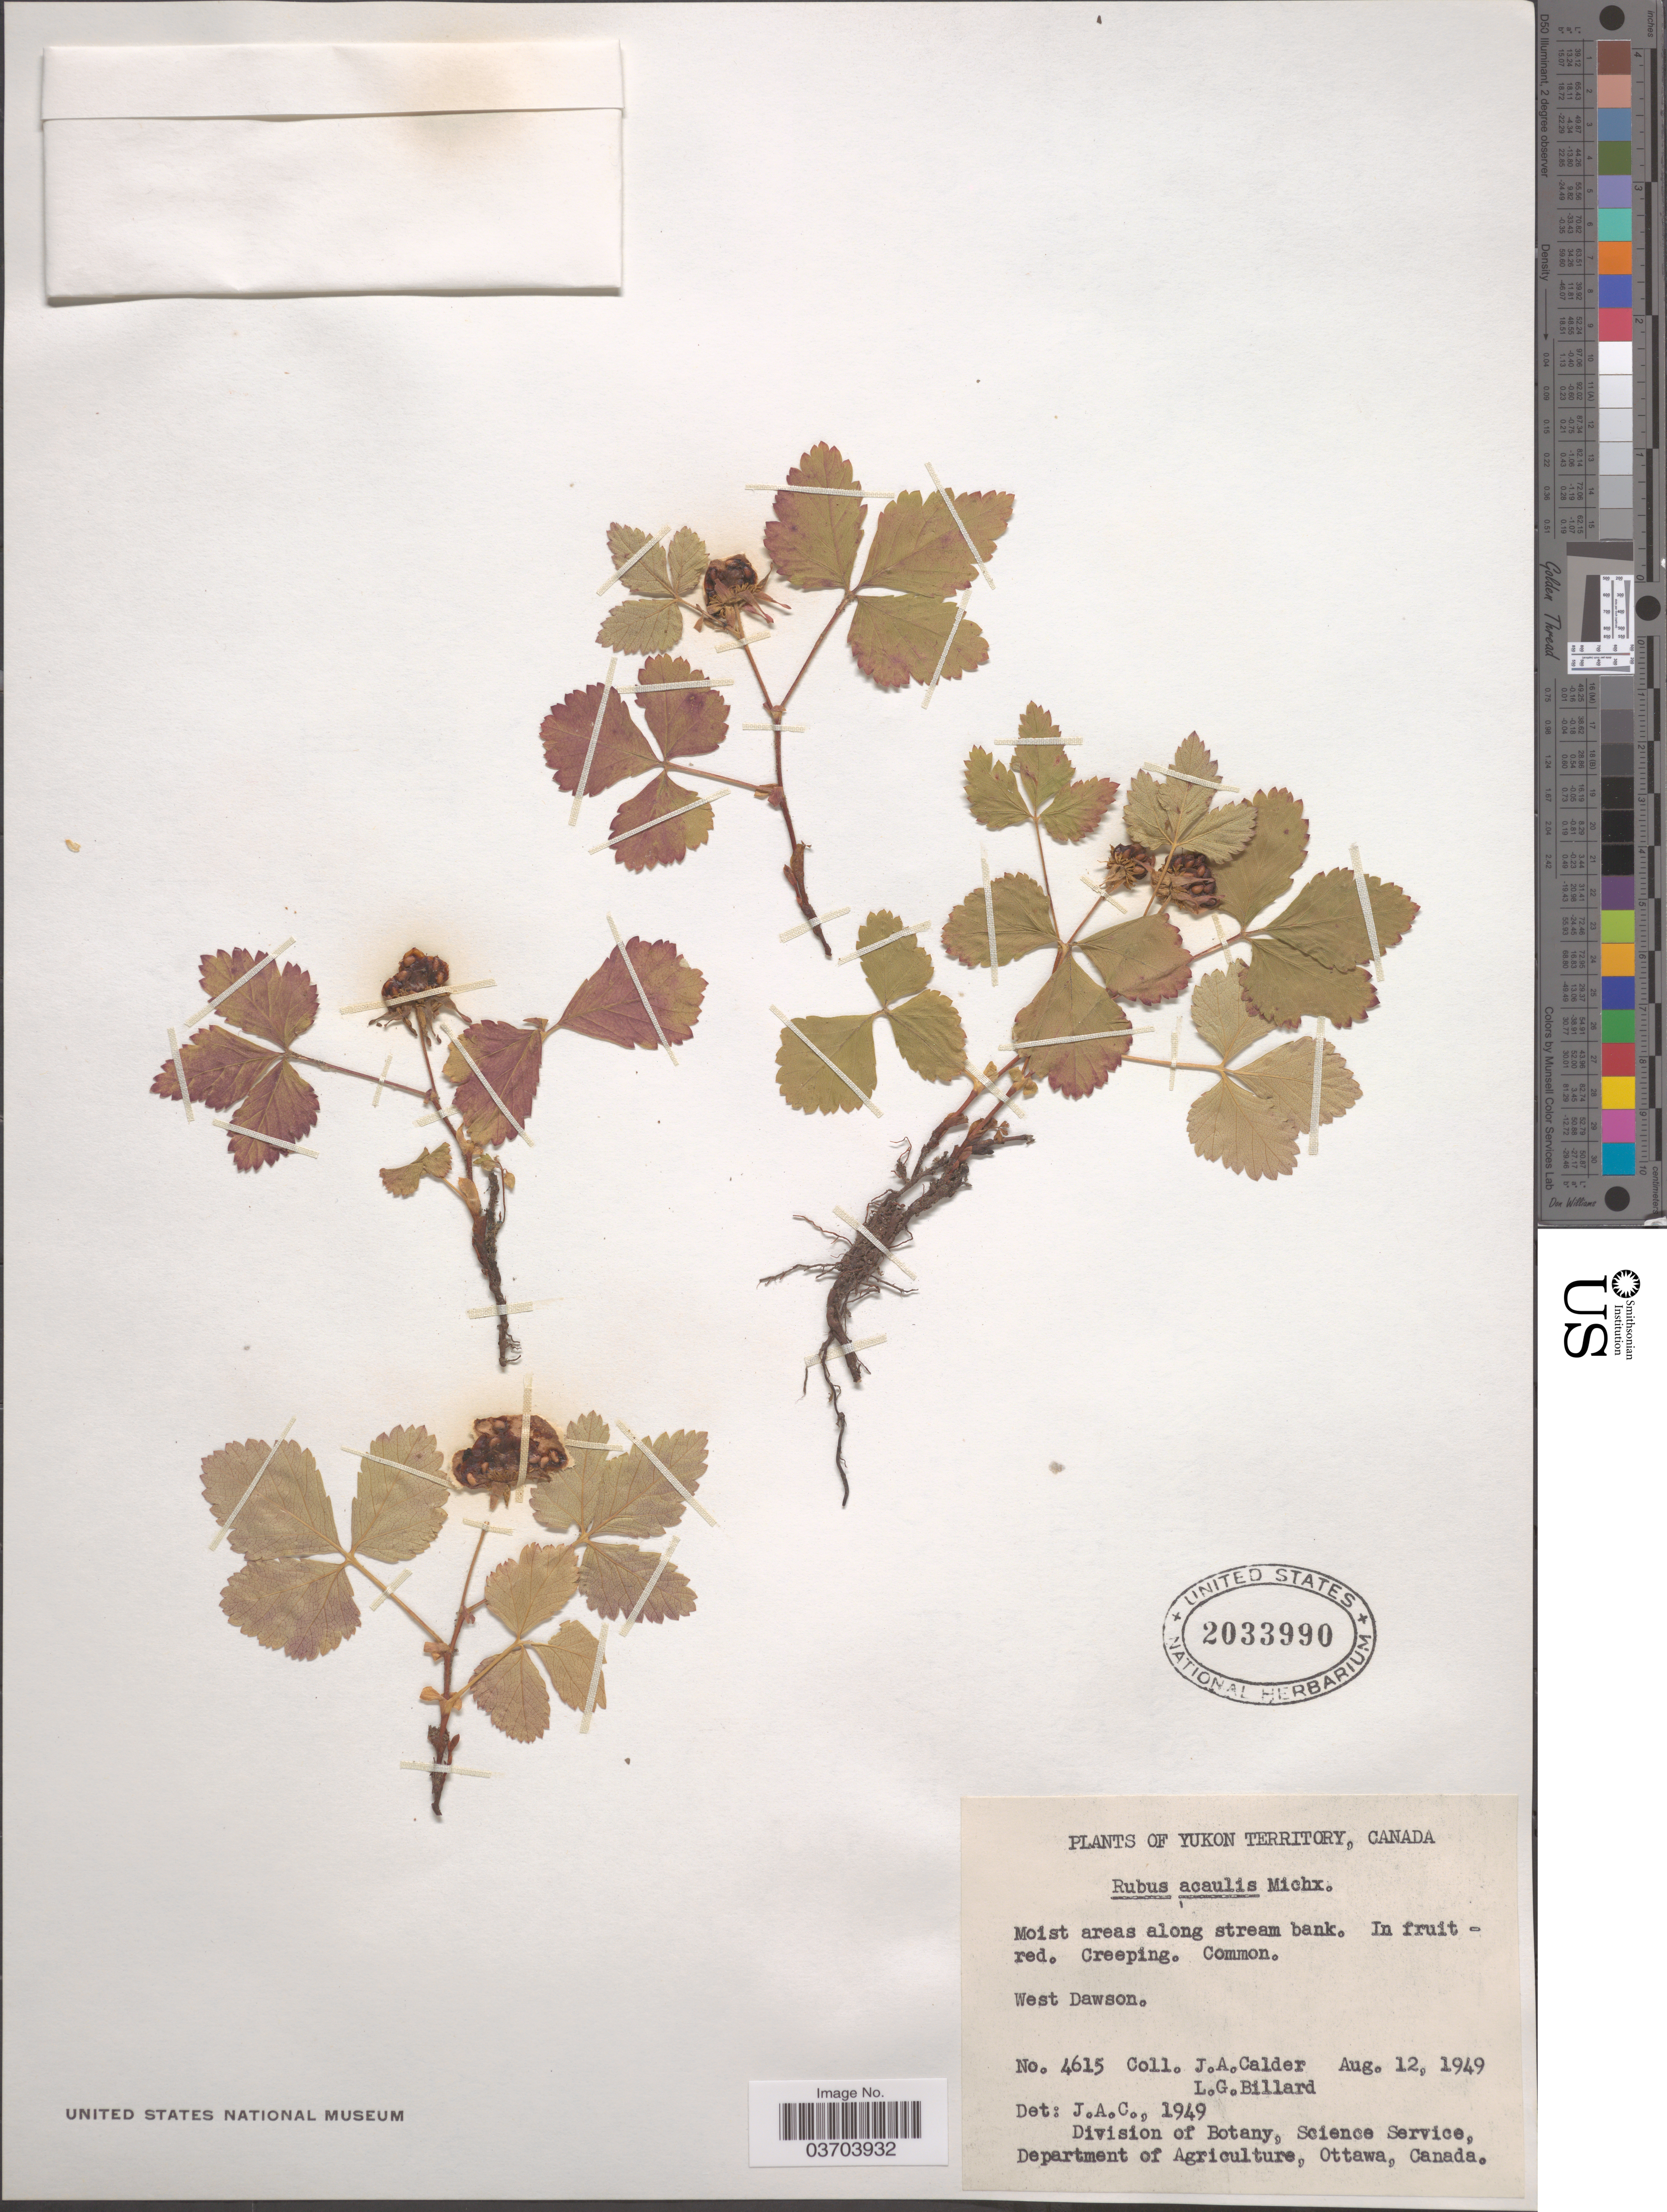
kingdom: Plantae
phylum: Tracheophyta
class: Magnoliopsida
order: Rosales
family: Rosaceae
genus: Rubus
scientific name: Rubus acaulis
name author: Michx.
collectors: J. A. Calder & L. Billard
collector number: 4615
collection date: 1949-08-12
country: Canada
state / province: Yukon Territory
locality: West Dawson.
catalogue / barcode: US 2033990